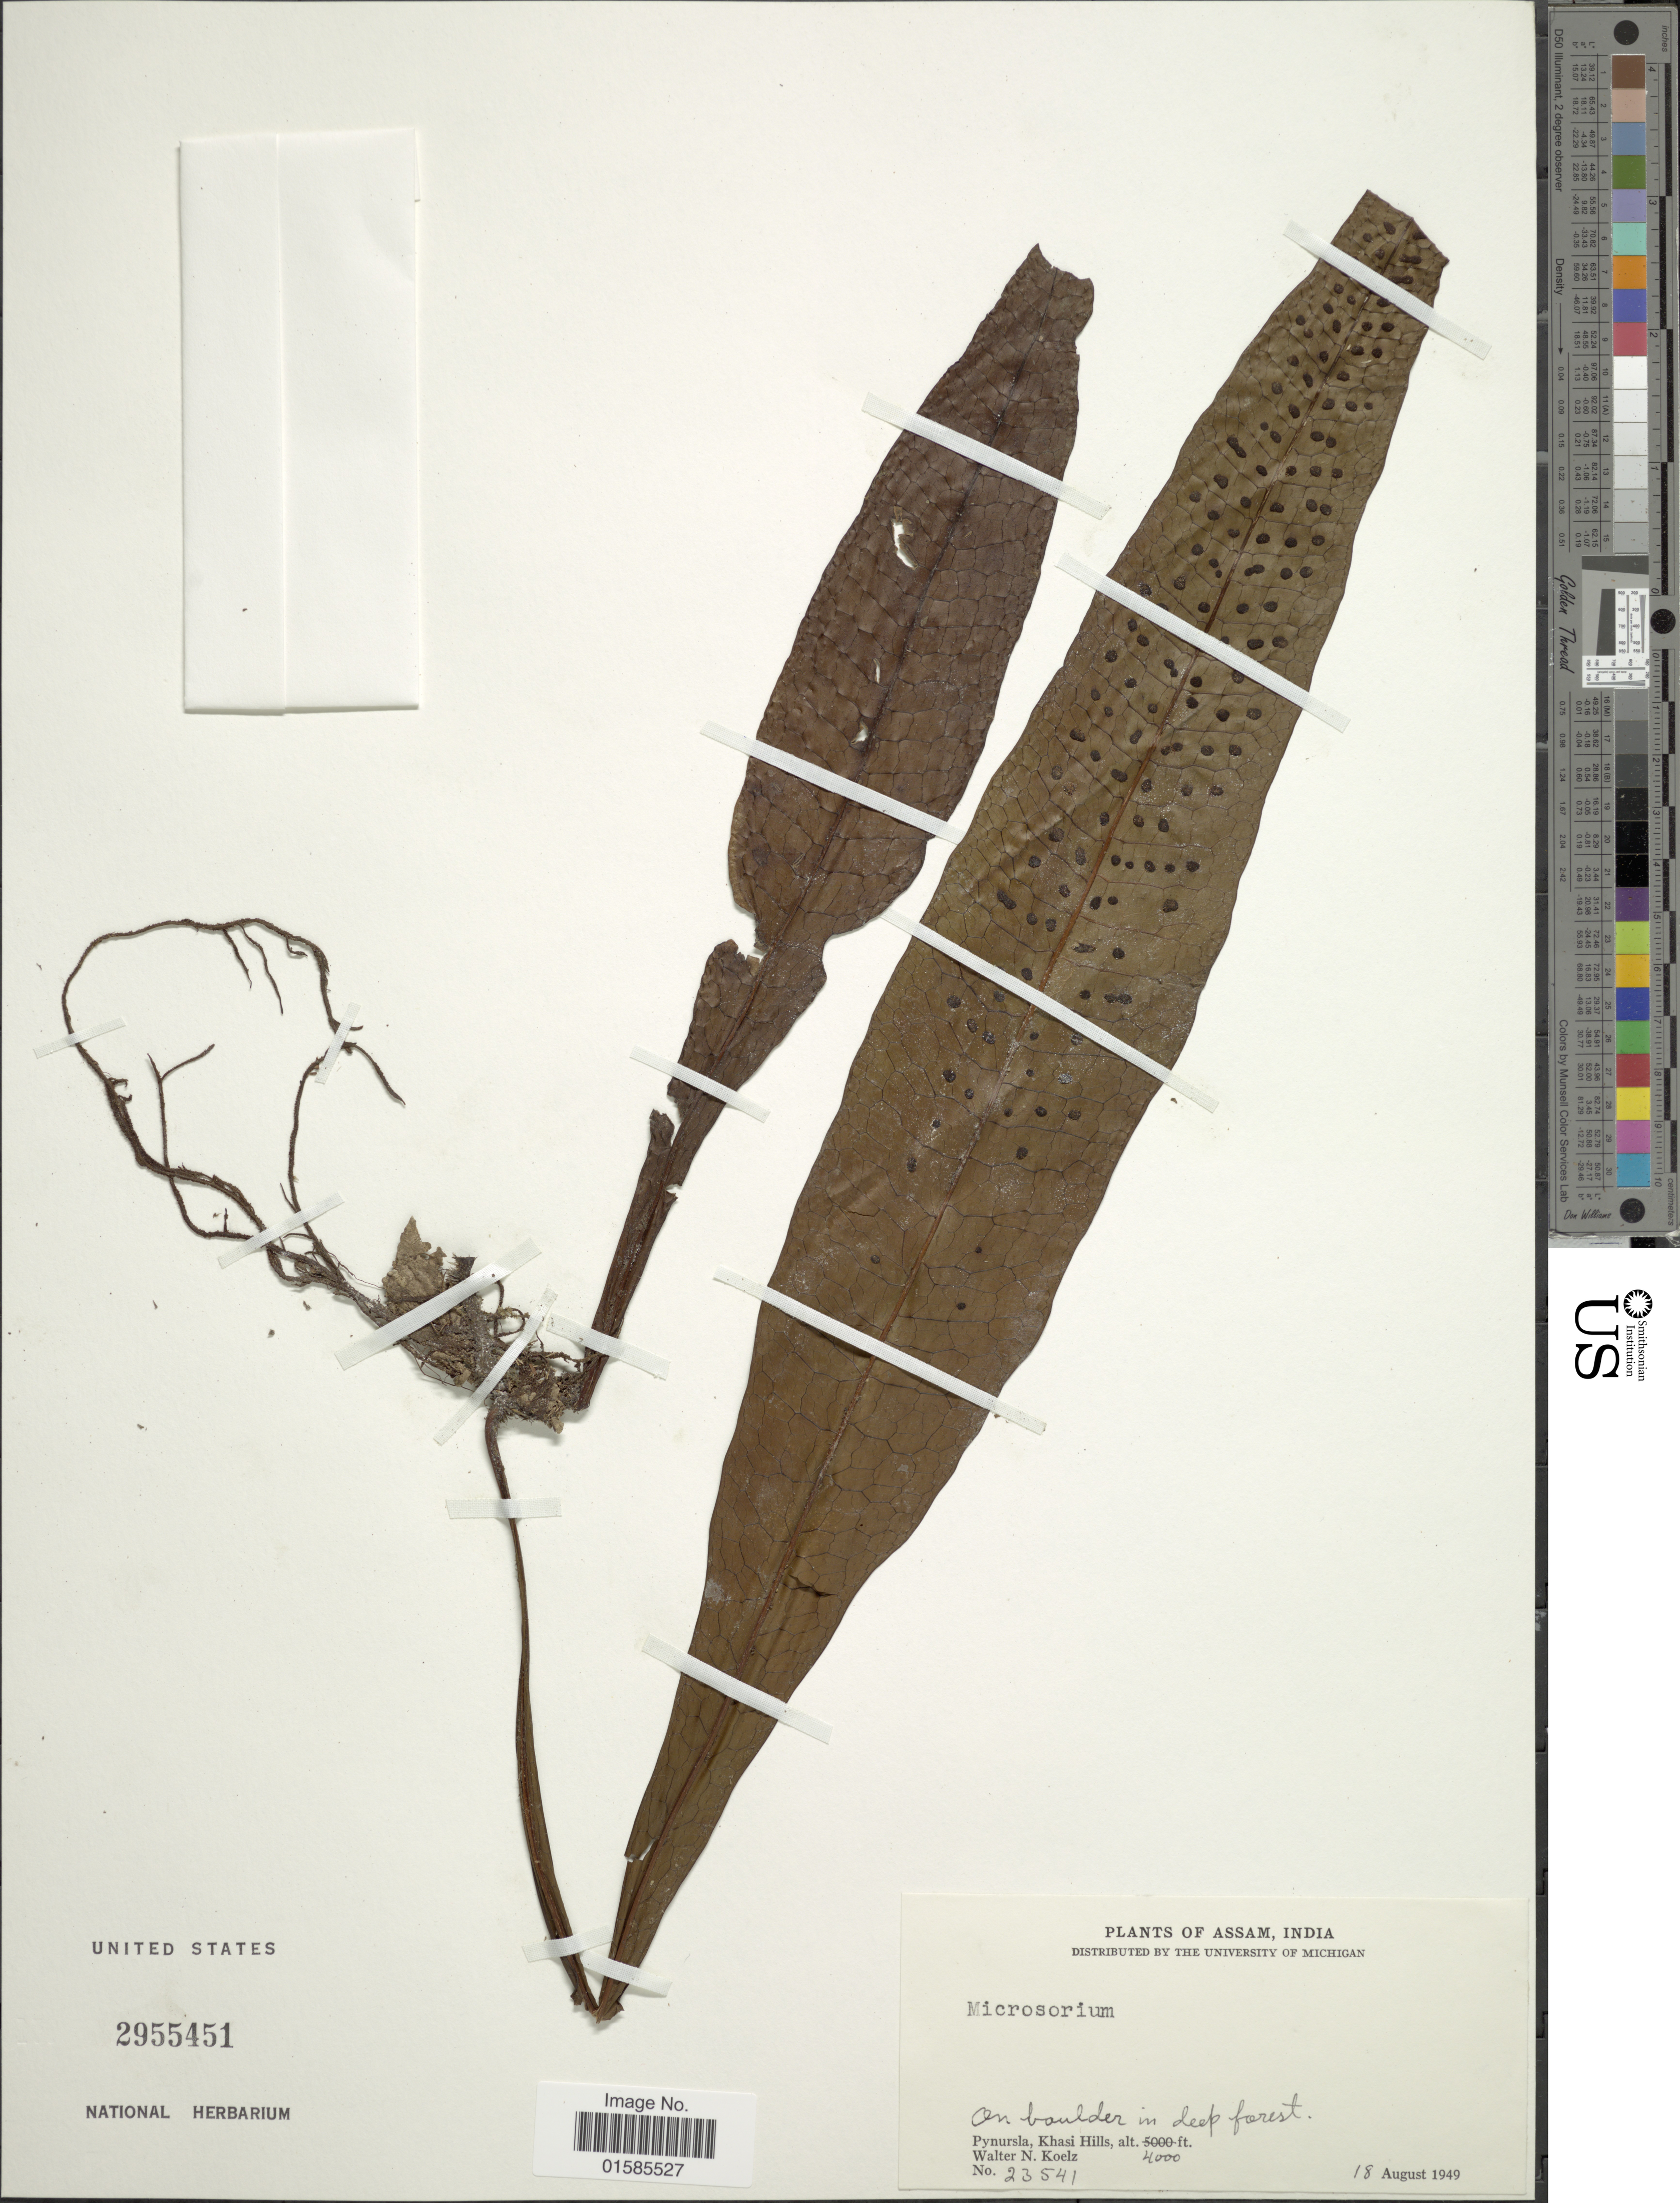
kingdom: Plantae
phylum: Tracheophyta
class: Polypodiopsida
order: Polypodiales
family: Polypodiaceae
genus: Leptochilus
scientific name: Leptochilus sp.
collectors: W. N. Koelz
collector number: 23541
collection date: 1949-08-18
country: India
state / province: Meghalaya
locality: Assam, India, Pynursla, Khasi Hills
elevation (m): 1219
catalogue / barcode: US 2955451